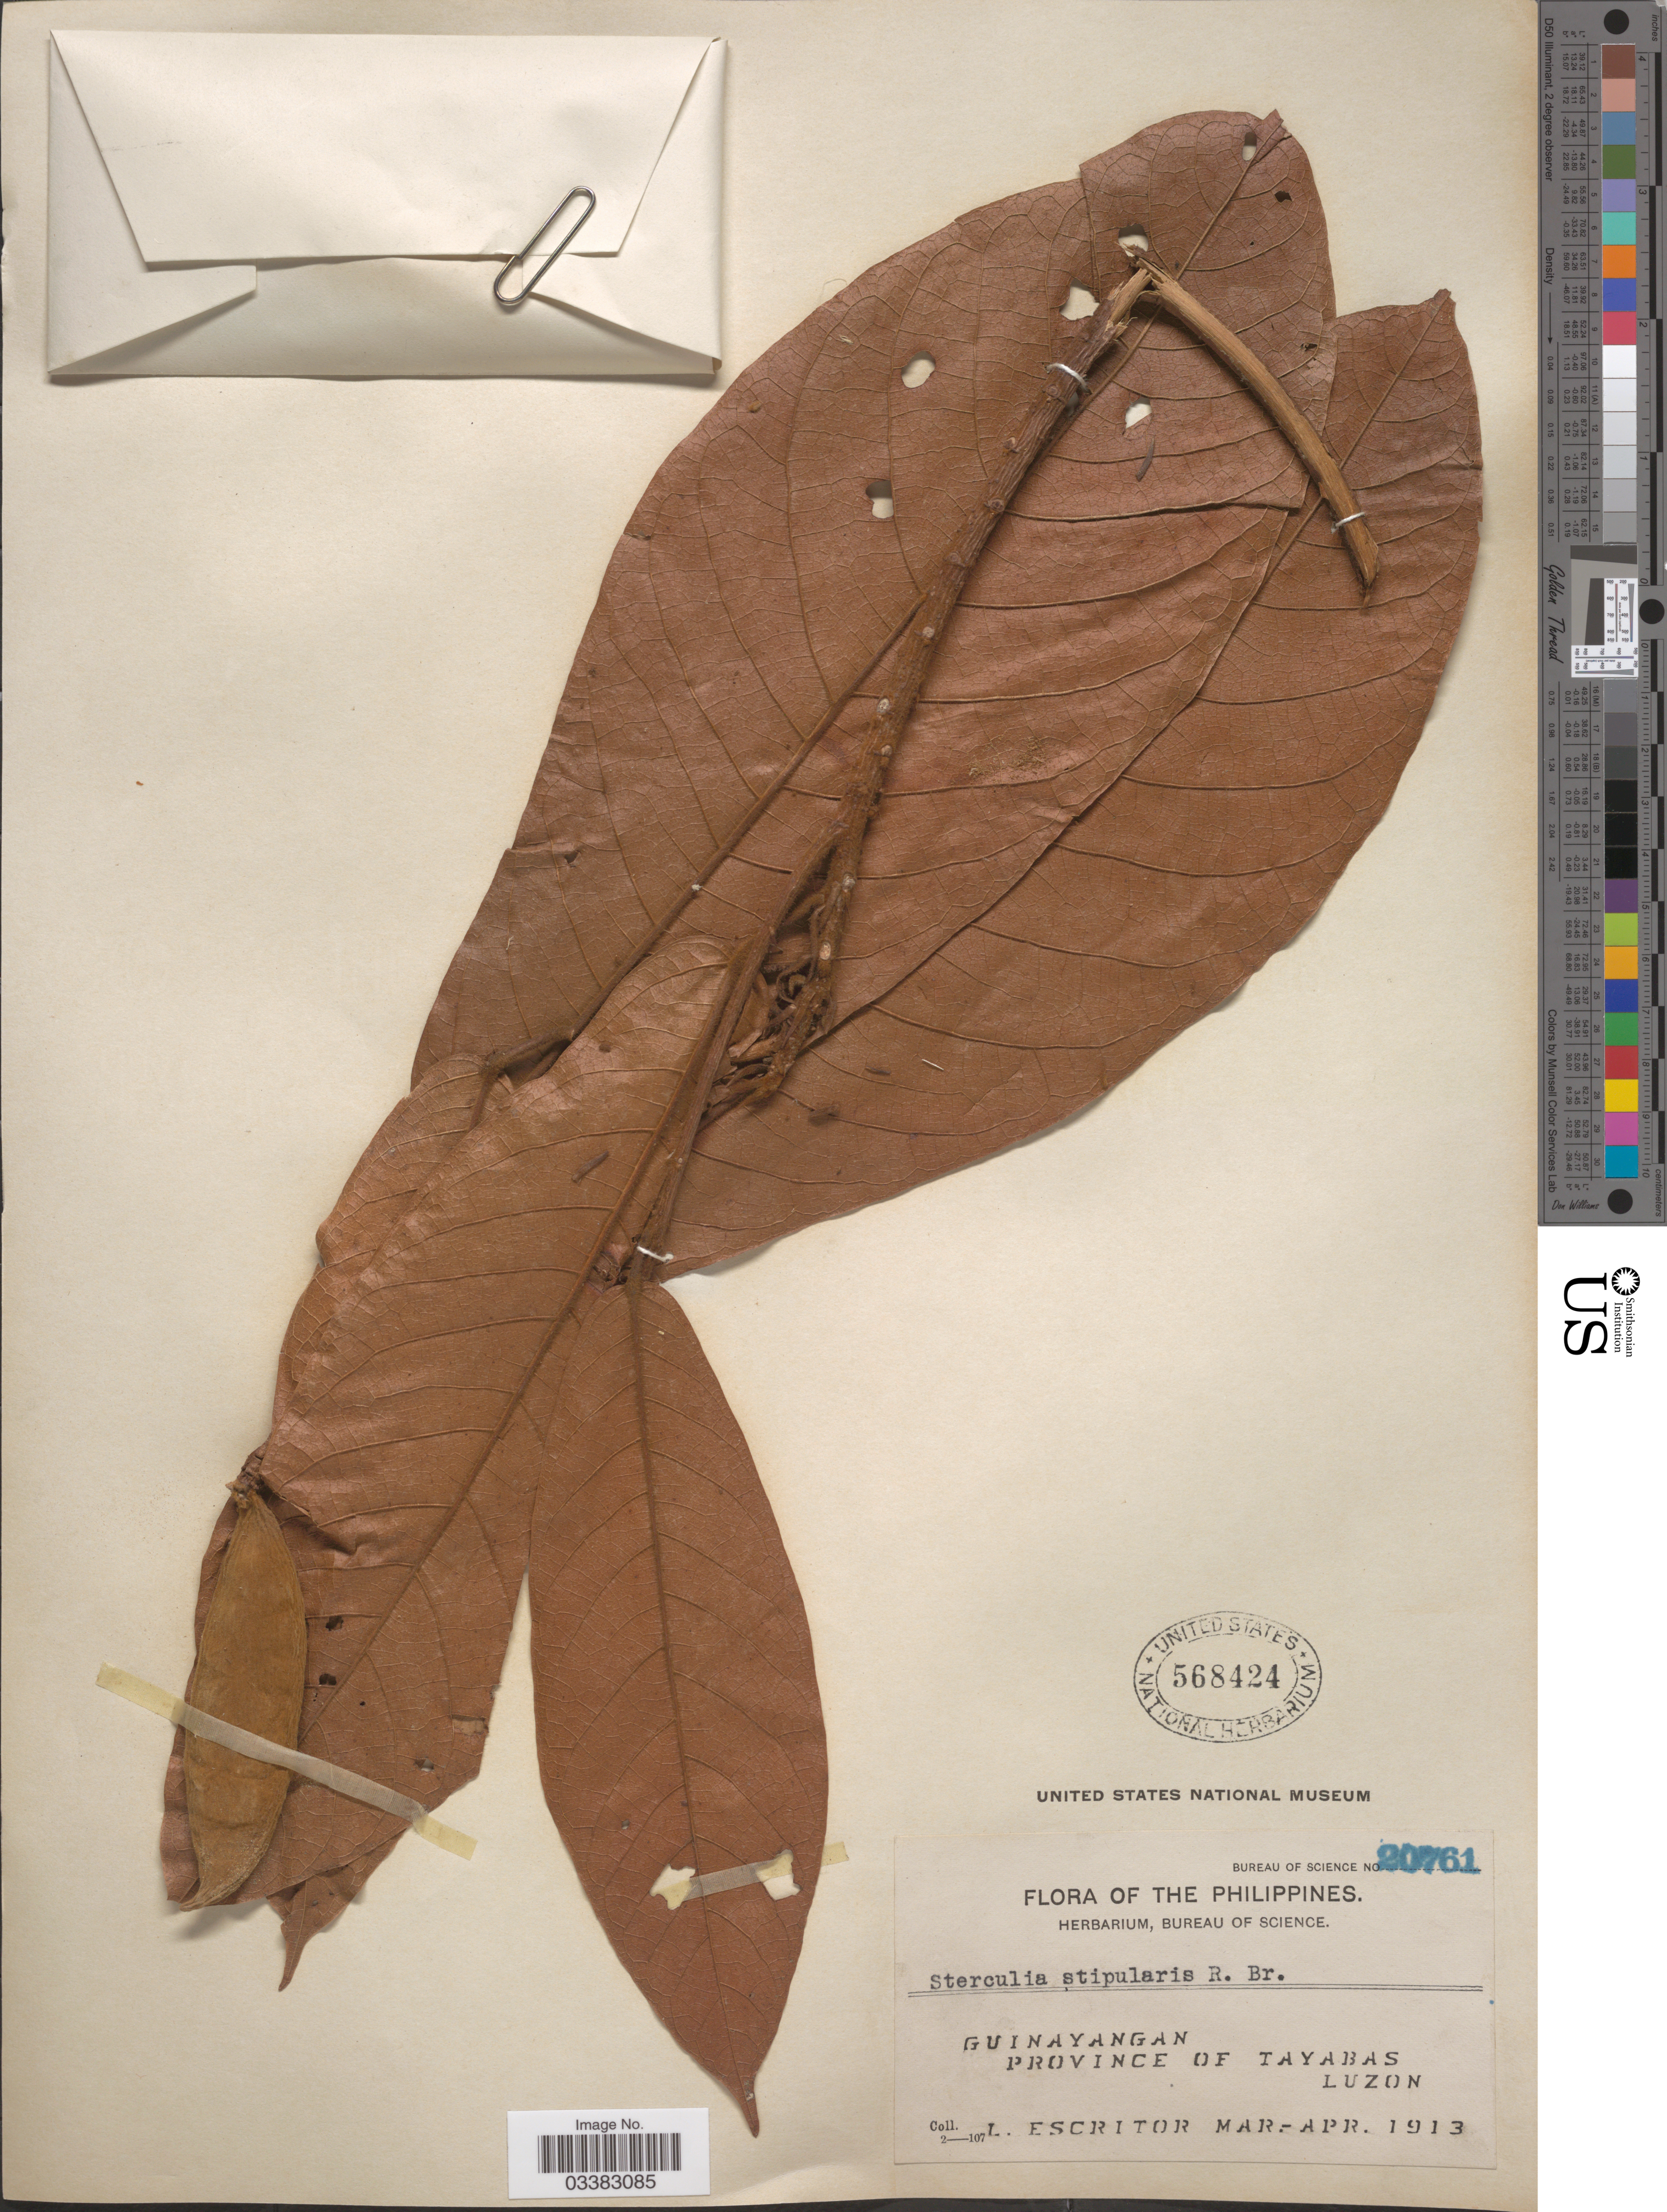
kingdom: Plantae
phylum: Tracheophyta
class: Magnoliopsida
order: Malvales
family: Malvaceae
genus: Sterculia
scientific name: Sterculia stipularis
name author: R. Br.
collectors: L. Escritor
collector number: Bureau of Science 20761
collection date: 1913-03/1913-04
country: Philippines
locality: Guinayangan, Province of Tayabas, Luzon.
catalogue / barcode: US 568424